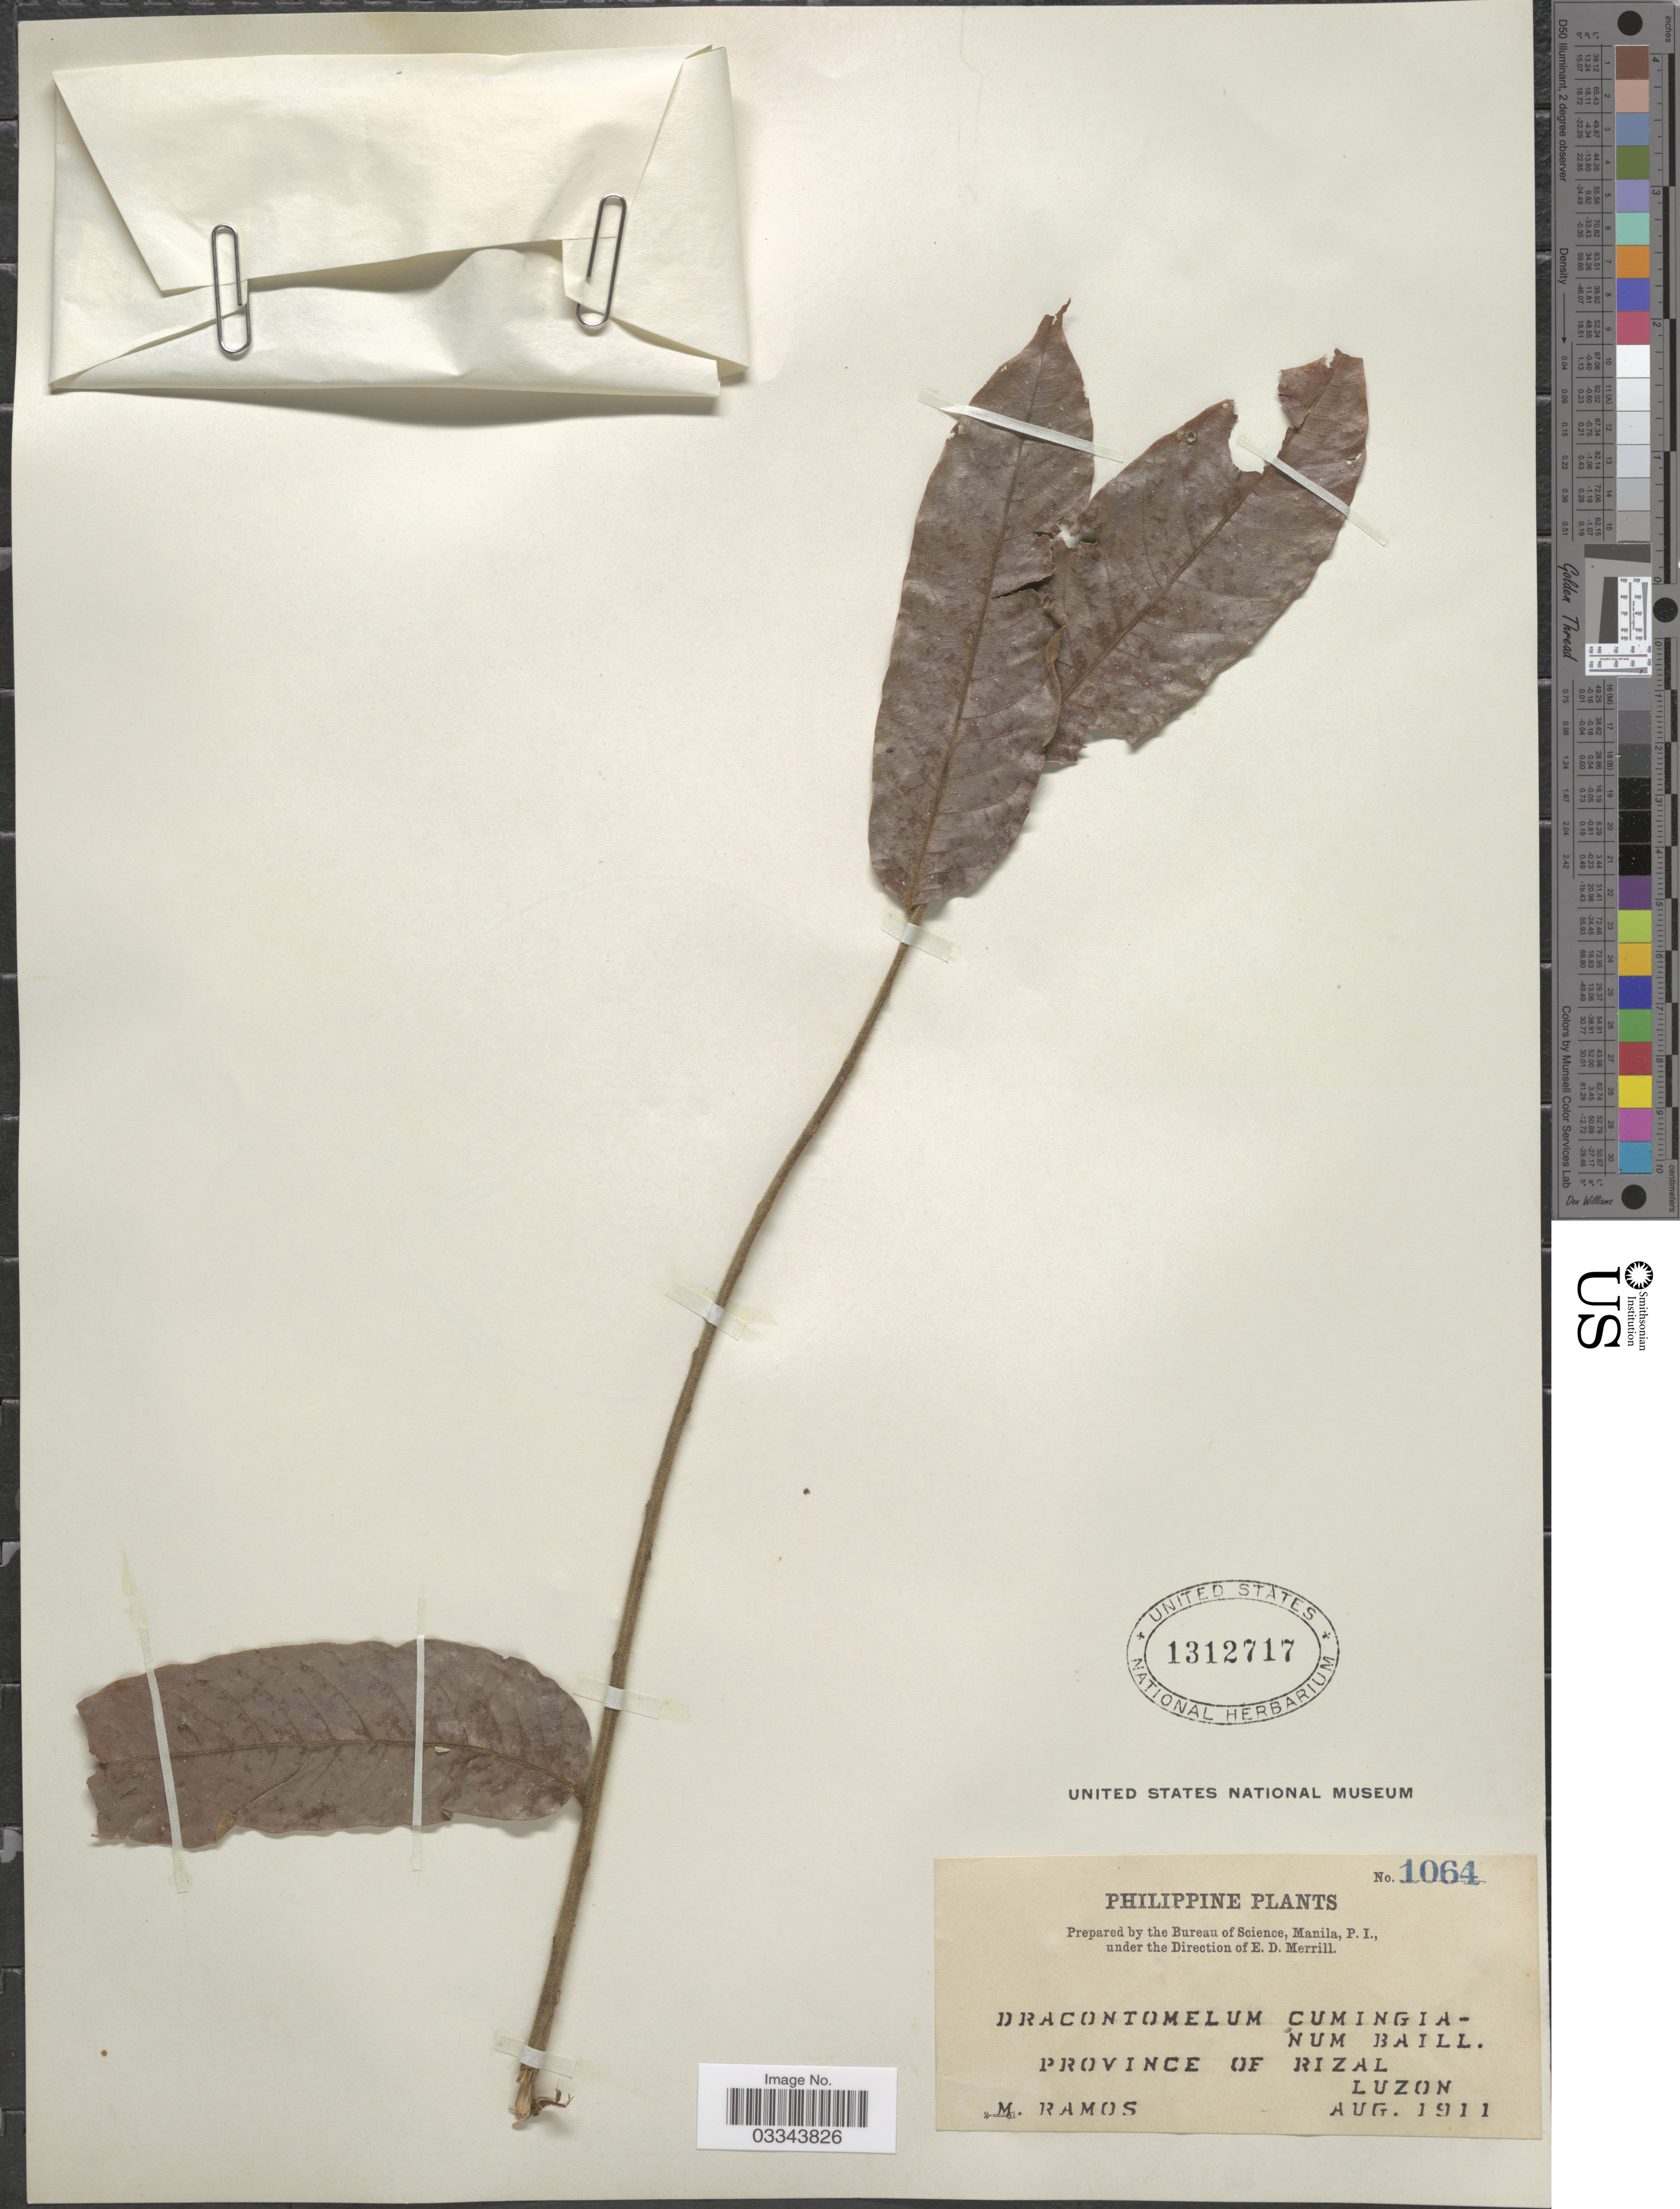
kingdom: Plantae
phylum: Tracheophyta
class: Magnoliopsida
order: Sapindales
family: Anacardiaceae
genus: Dracontomelon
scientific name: Dracontomelon edule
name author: Merr.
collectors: M. Ramos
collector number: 1064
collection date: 1911-08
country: Philippines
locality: Province of Rizal. Luzon.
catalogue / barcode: US 1312717